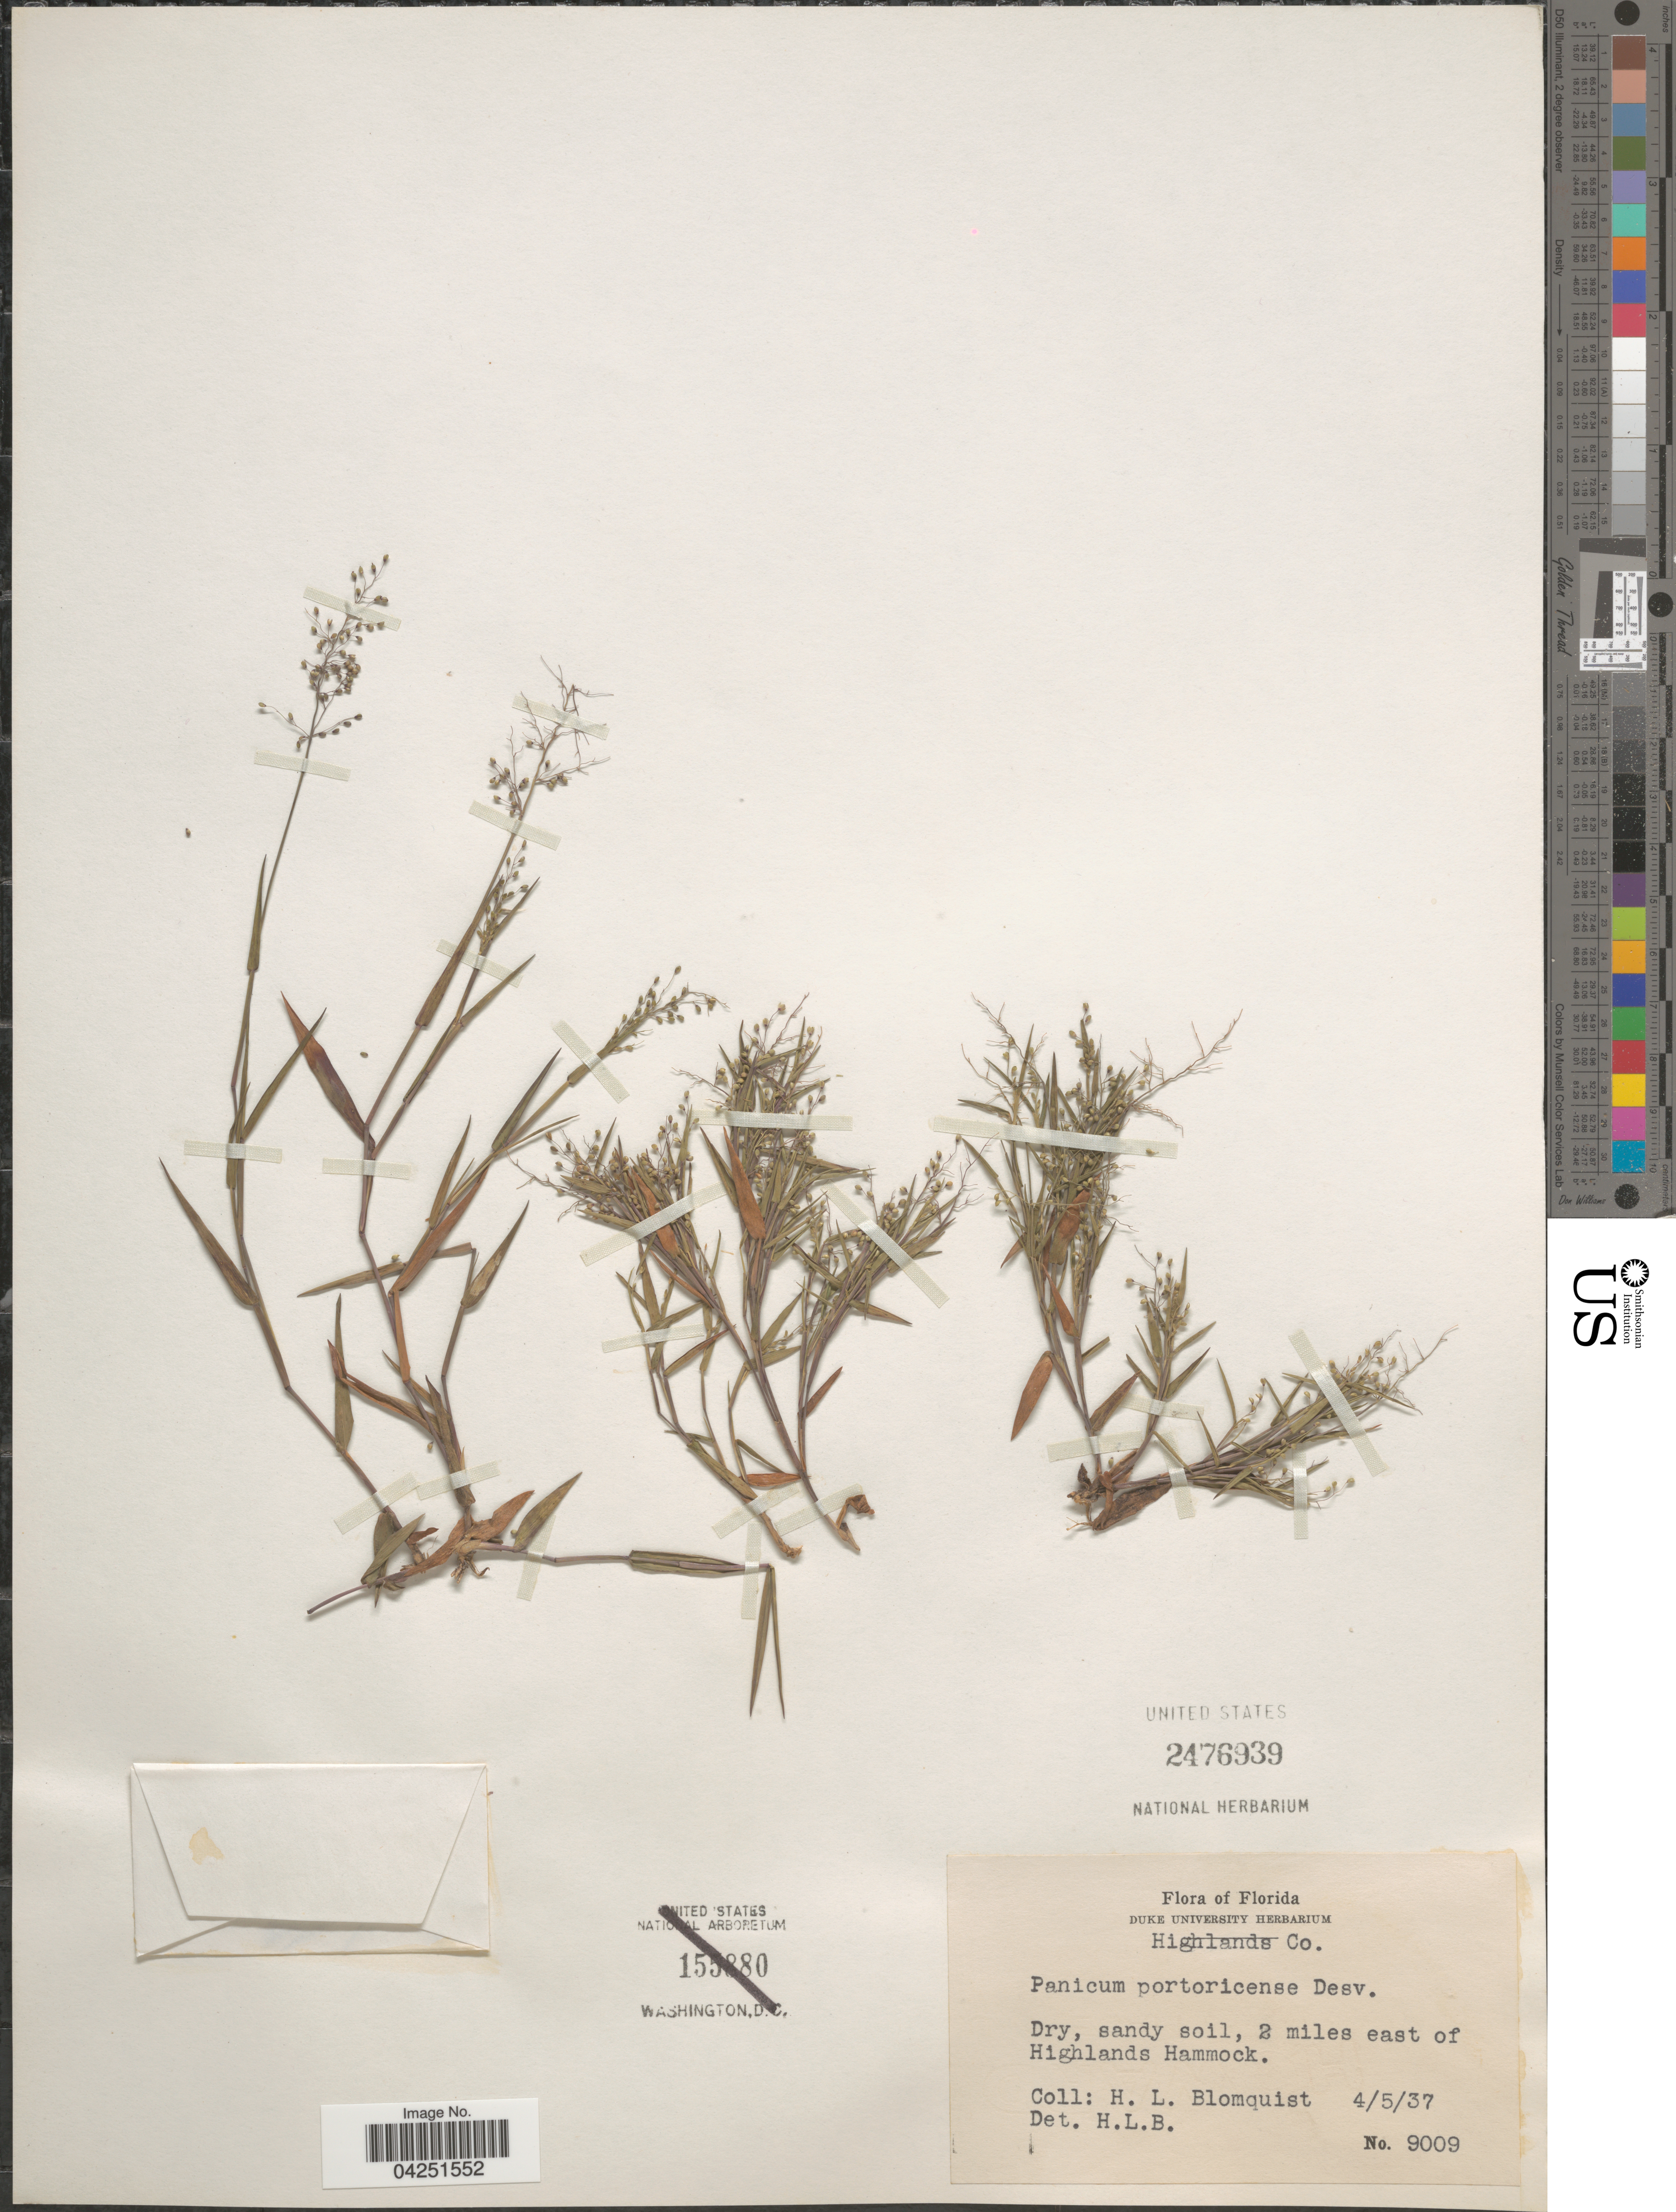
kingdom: Plantae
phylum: Tracheophyta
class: Liliopsida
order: Poales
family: Poaceae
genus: Dichanthelium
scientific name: Dichanthelium acuminatum var. acuminatum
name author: (Sw.) Gould & C.A. Clark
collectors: H. Blomquist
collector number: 9009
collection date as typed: Transcribed d/m/y: 5/4/37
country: United States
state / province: Florida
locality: Highlands Co. Dry, sandy soil, 2 miles east of Highlands Hammock.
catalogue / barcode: US 2476939